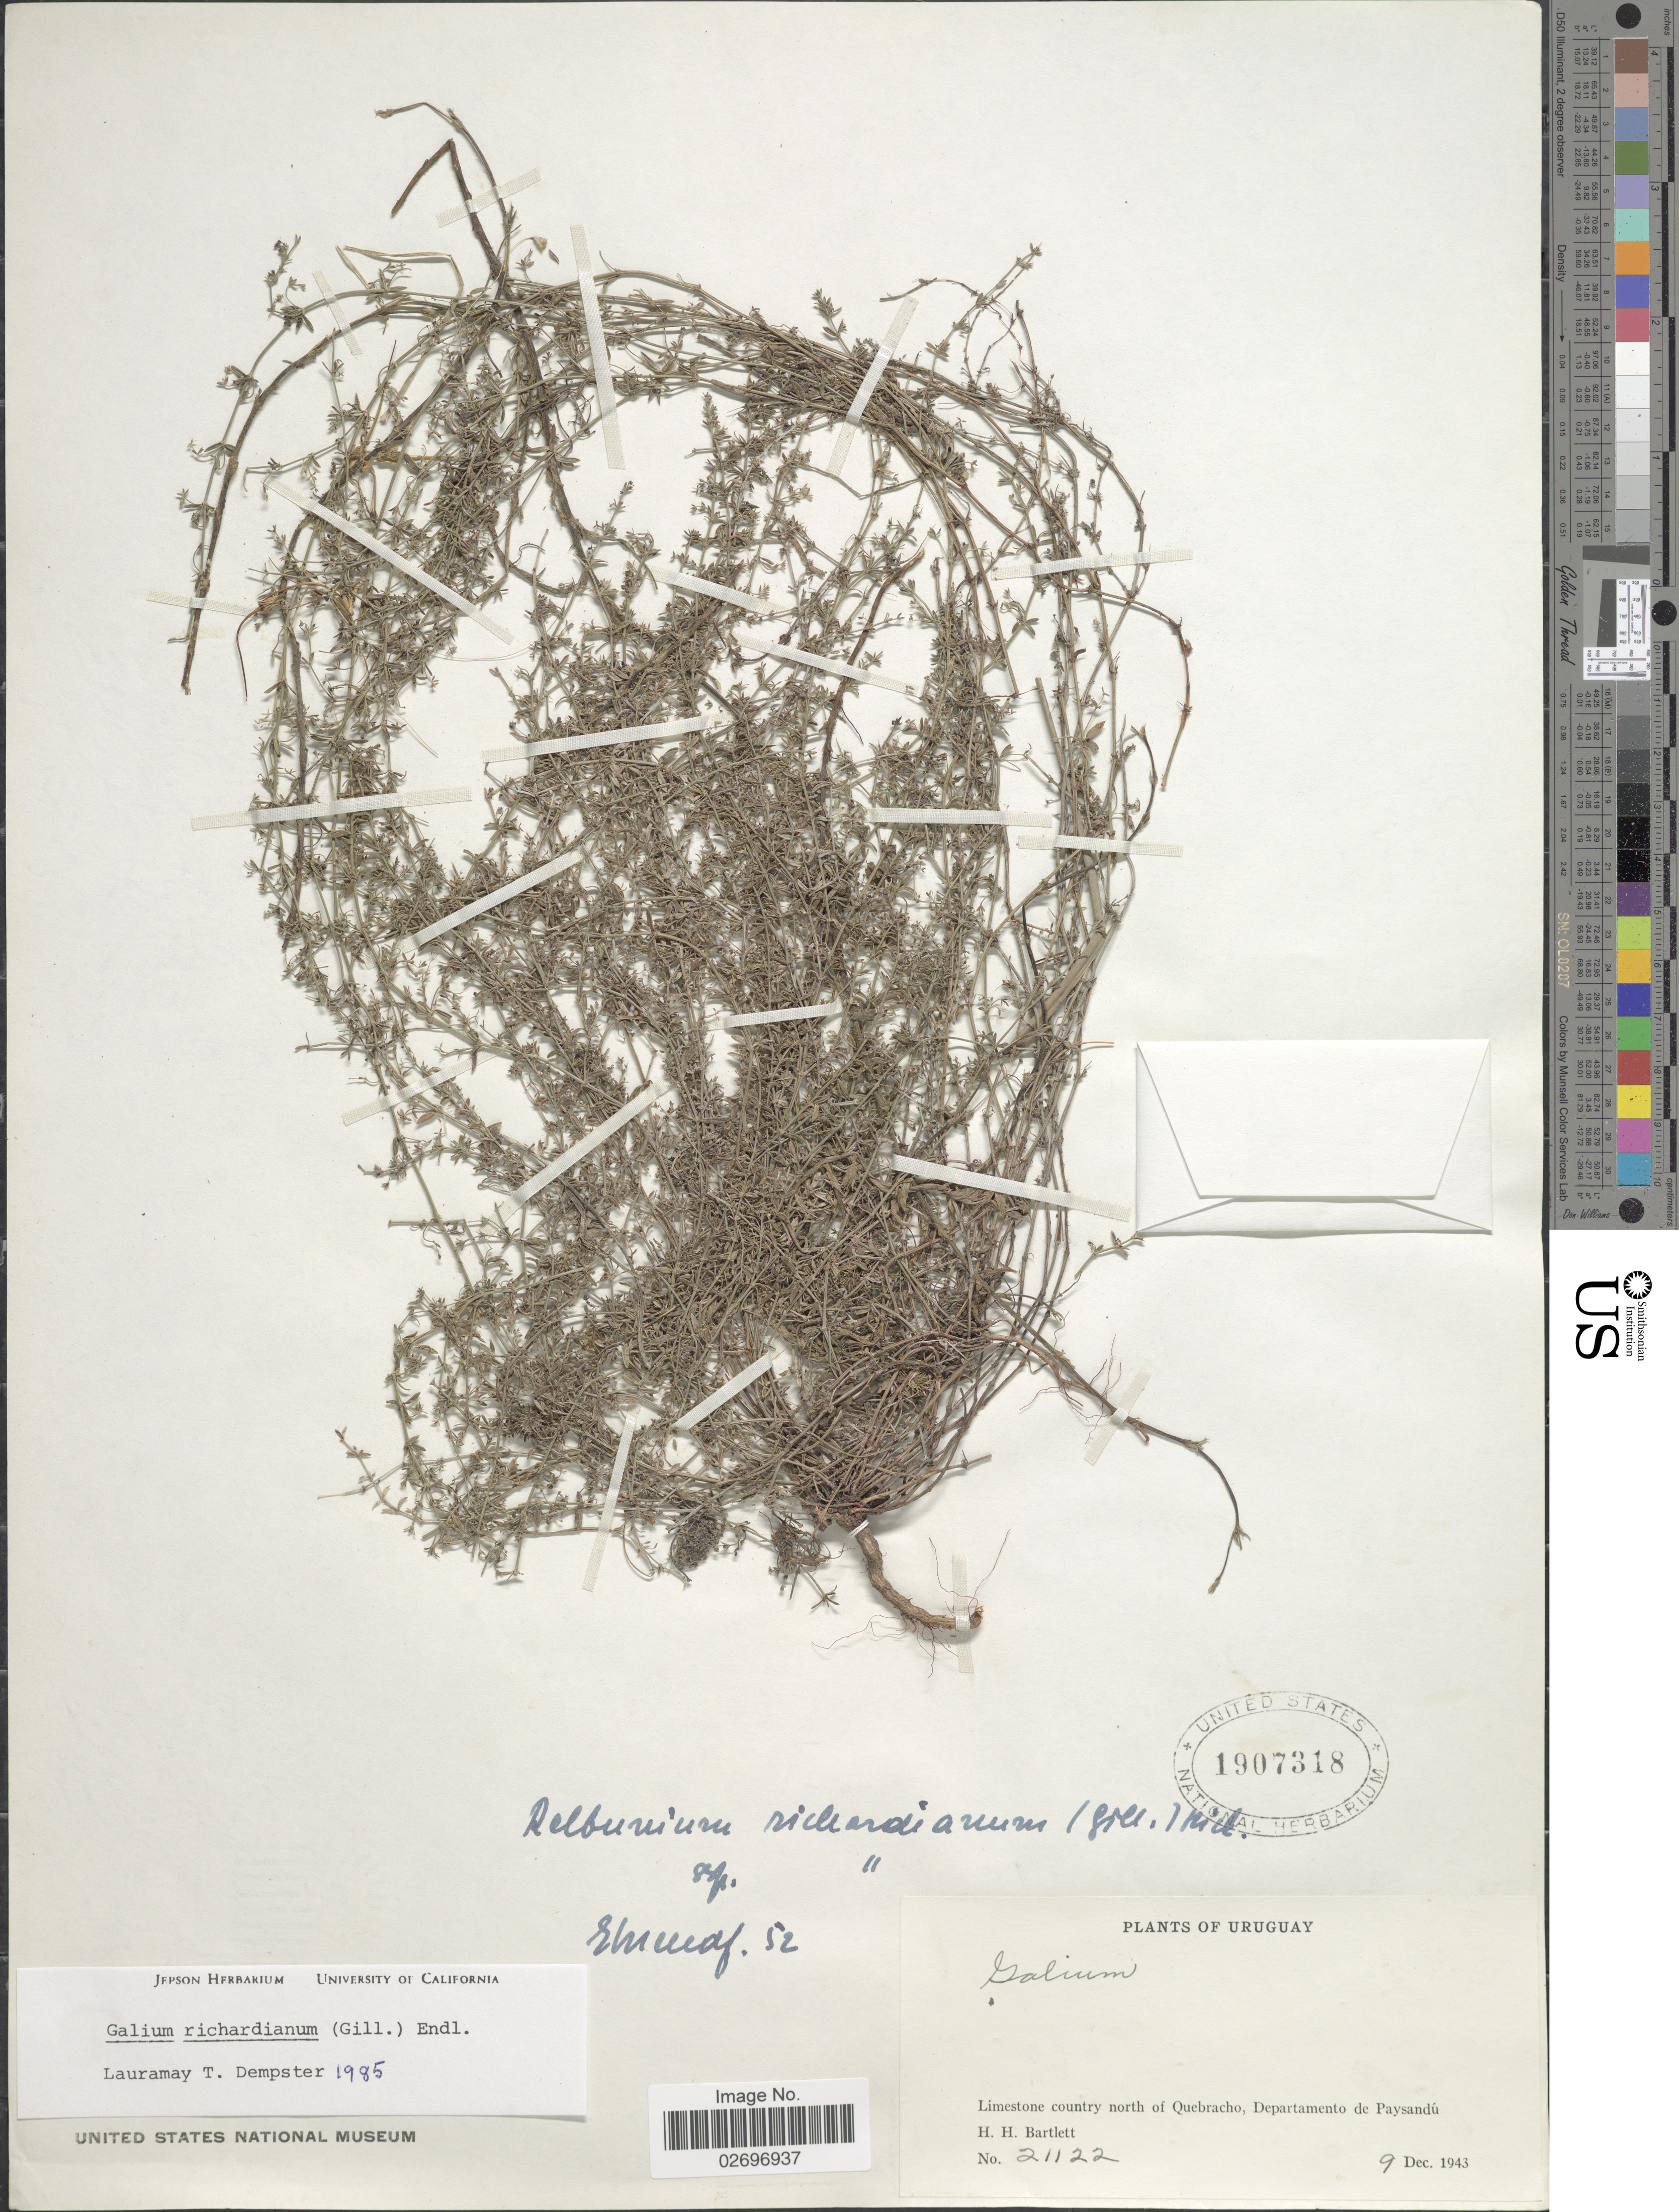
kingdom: Plantae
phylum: Tracheophyta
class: Magnoliopsida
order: Gentianales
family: Rubiaceae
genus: Galium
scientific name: Galium richardianum subsp. richardianum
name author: (Gillies ex Hook. & Arn.) Endl. ex Walp.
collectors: H. H. Bartlett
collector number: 21122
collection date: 1943-12-09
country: Uruguay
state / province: Paysandu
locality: Limestone country north of Quebracho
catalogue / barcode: US 1907318